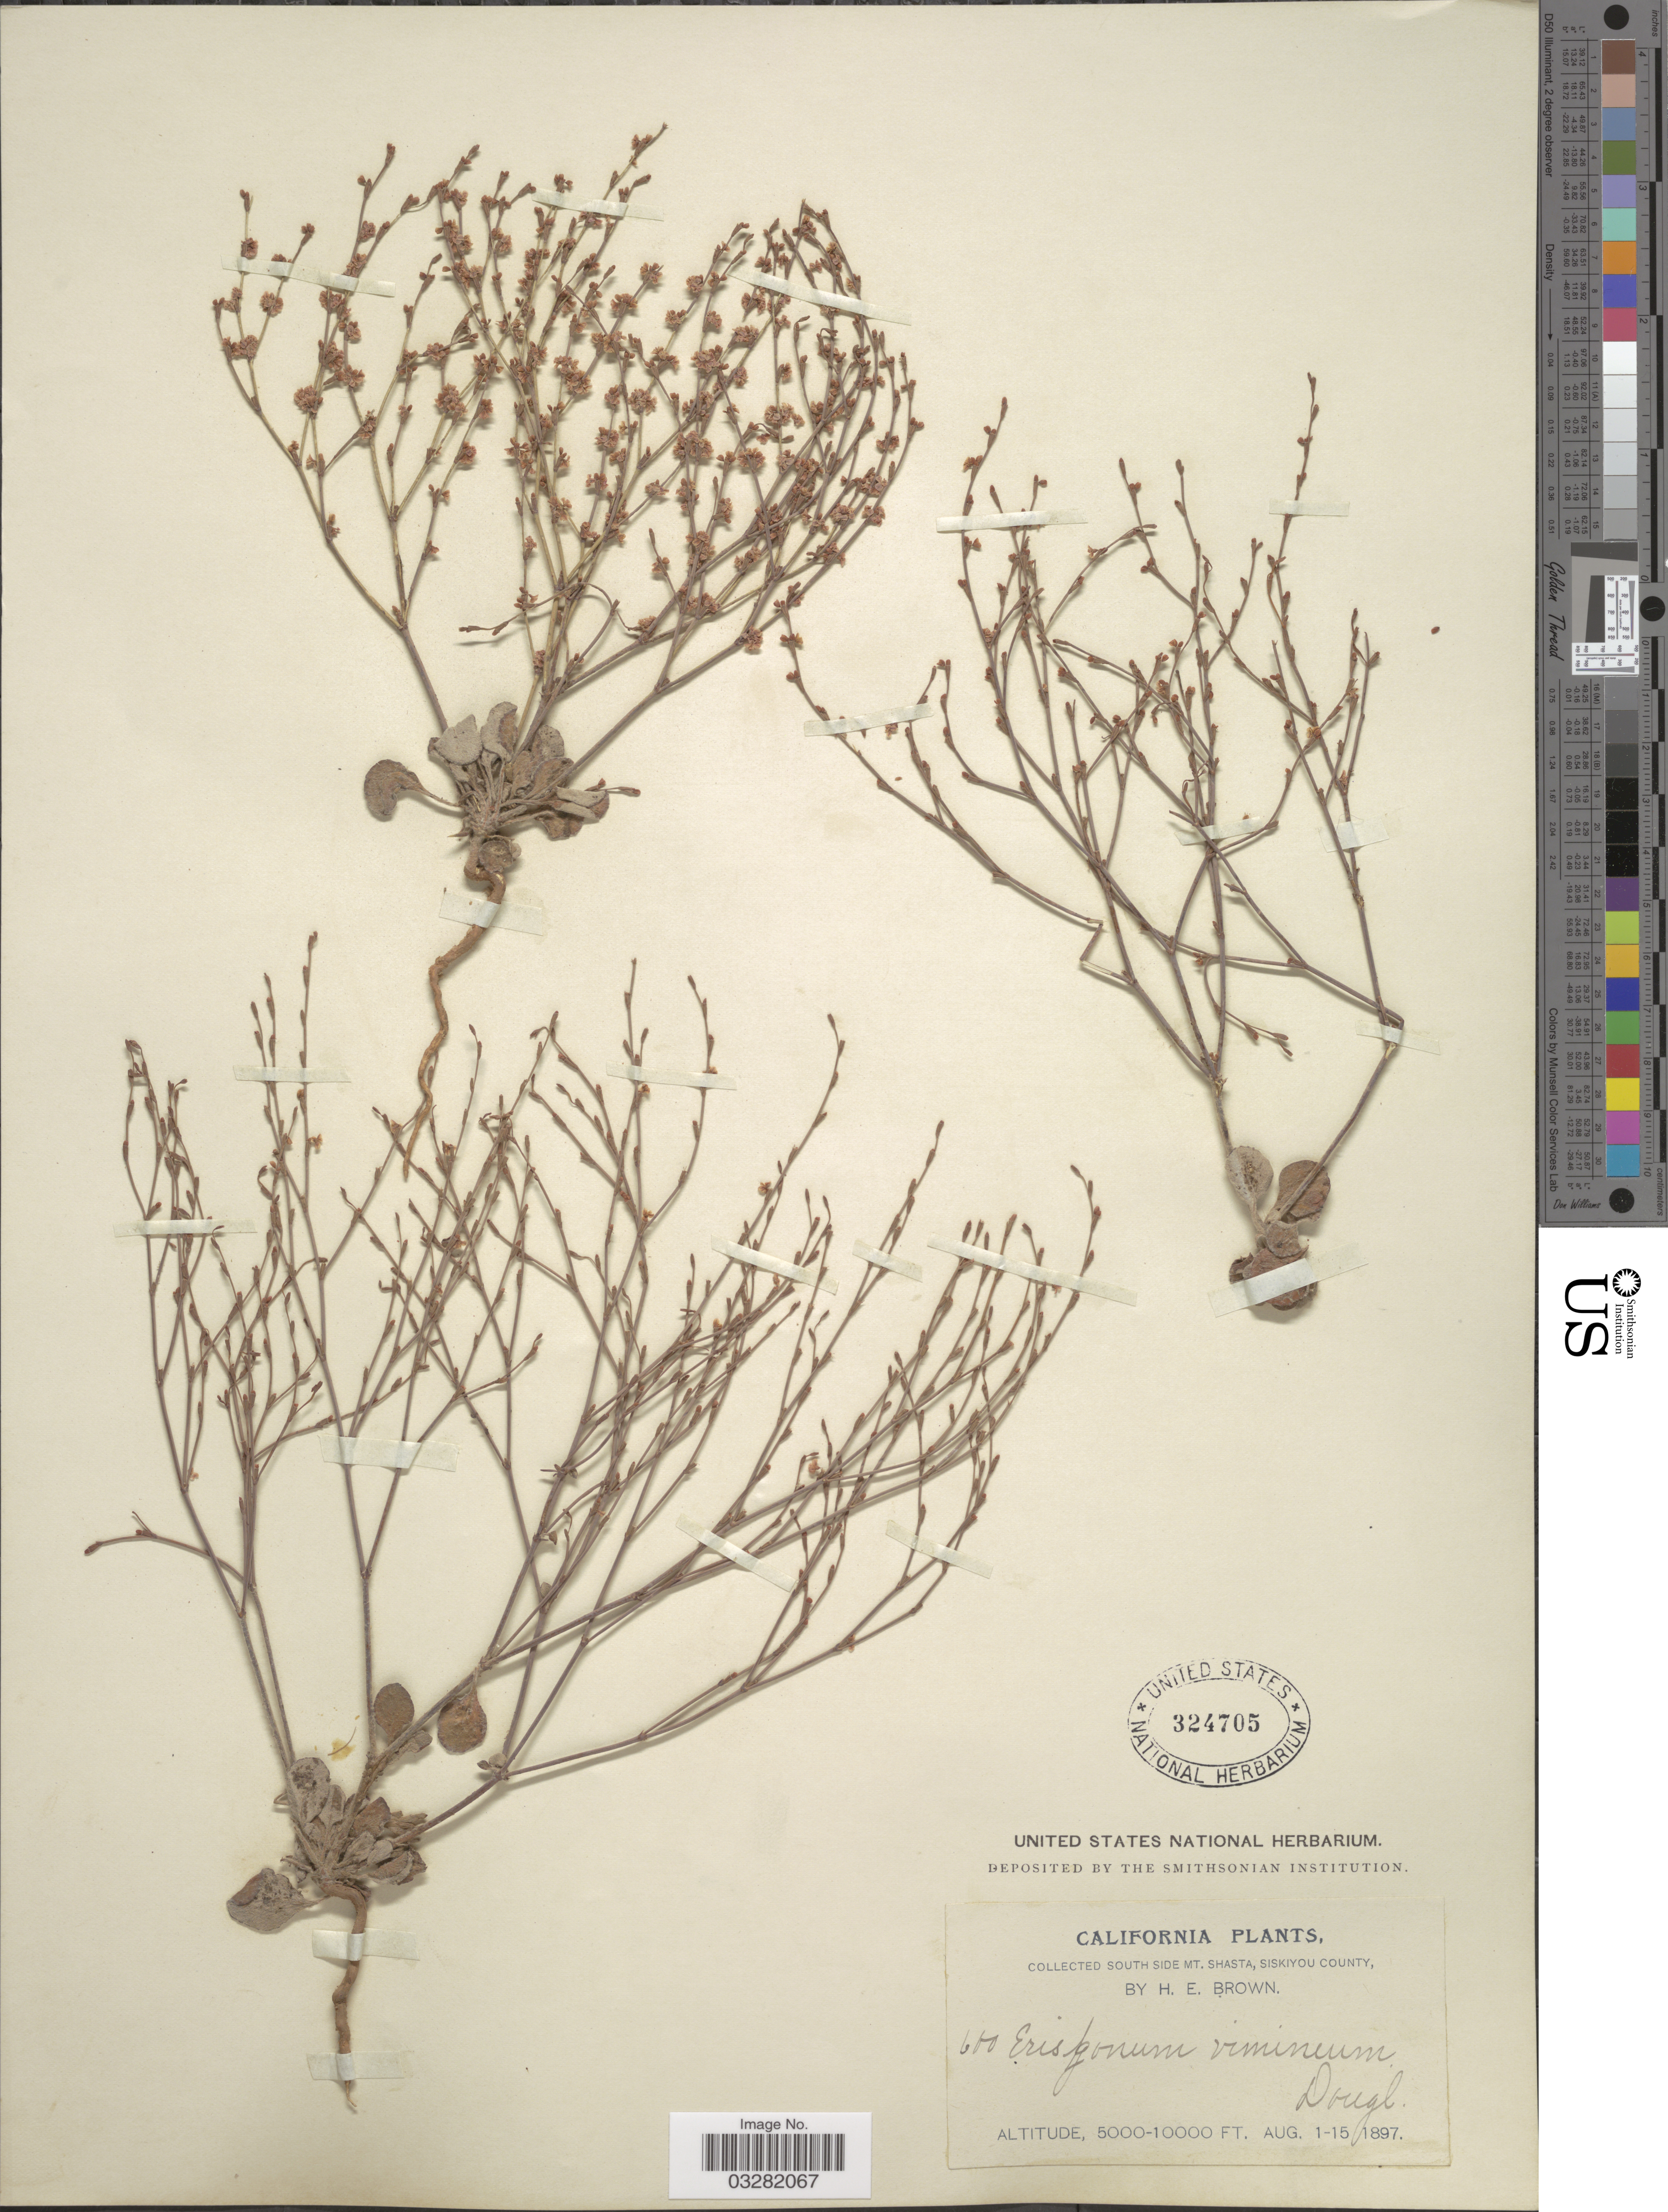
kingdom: Plantae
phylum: Tracheophyta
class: Magnoliopsida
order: Caryophyllales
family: Polygonaceae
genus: Eriogonum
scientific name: Eriogonum vimineum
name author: Douglas ex Benth.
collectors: H. E. Brown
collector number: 600*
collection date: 1897-08-01/1897-08-15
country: United States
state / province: California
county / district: Siskiyou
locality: South side Mt. Shasta, Siskiyou County.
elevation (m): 1524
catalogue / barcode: US 324705